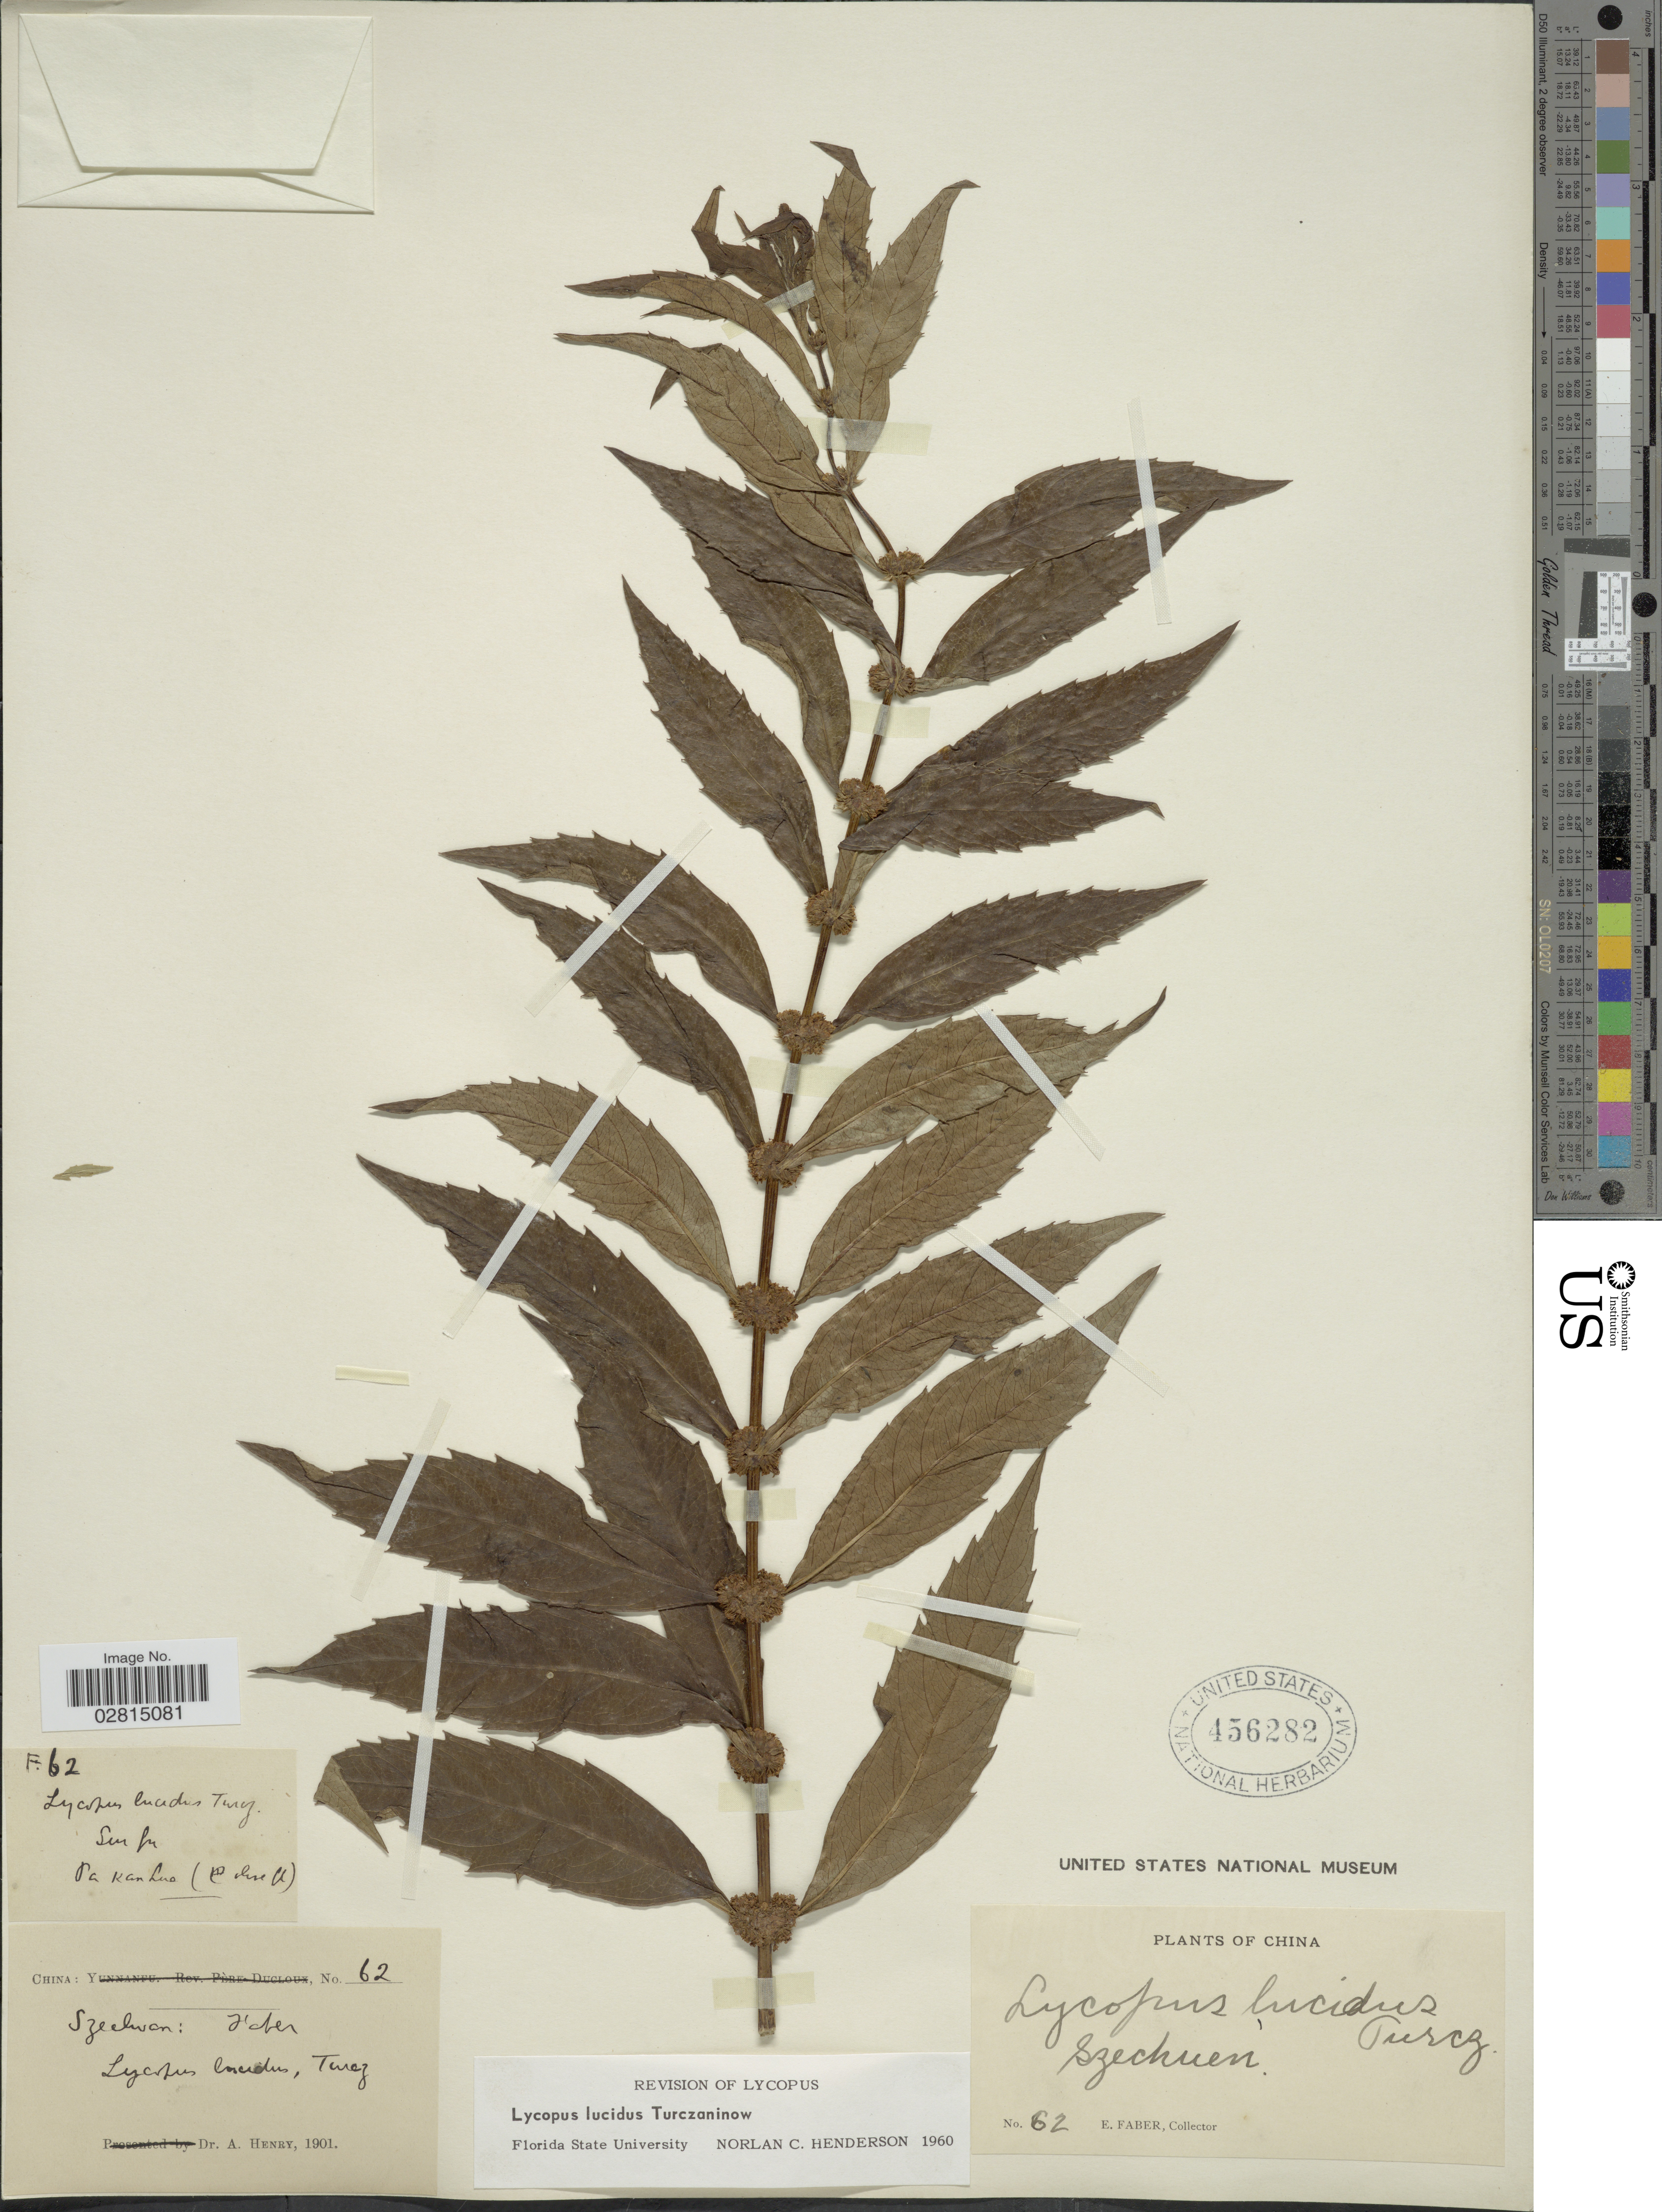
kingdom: Plantae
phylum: Tracheophyta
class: Magnoliopsida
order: Lamiales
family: Lamiaceae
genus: Lycopus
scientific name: Lycopus lucidus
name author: Turcz. ex Benth.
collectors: E. Faber & A. Henry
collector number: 62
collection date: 1901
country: China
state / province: Sichuan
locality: Szechuan. Faber.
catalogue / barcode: US 456282